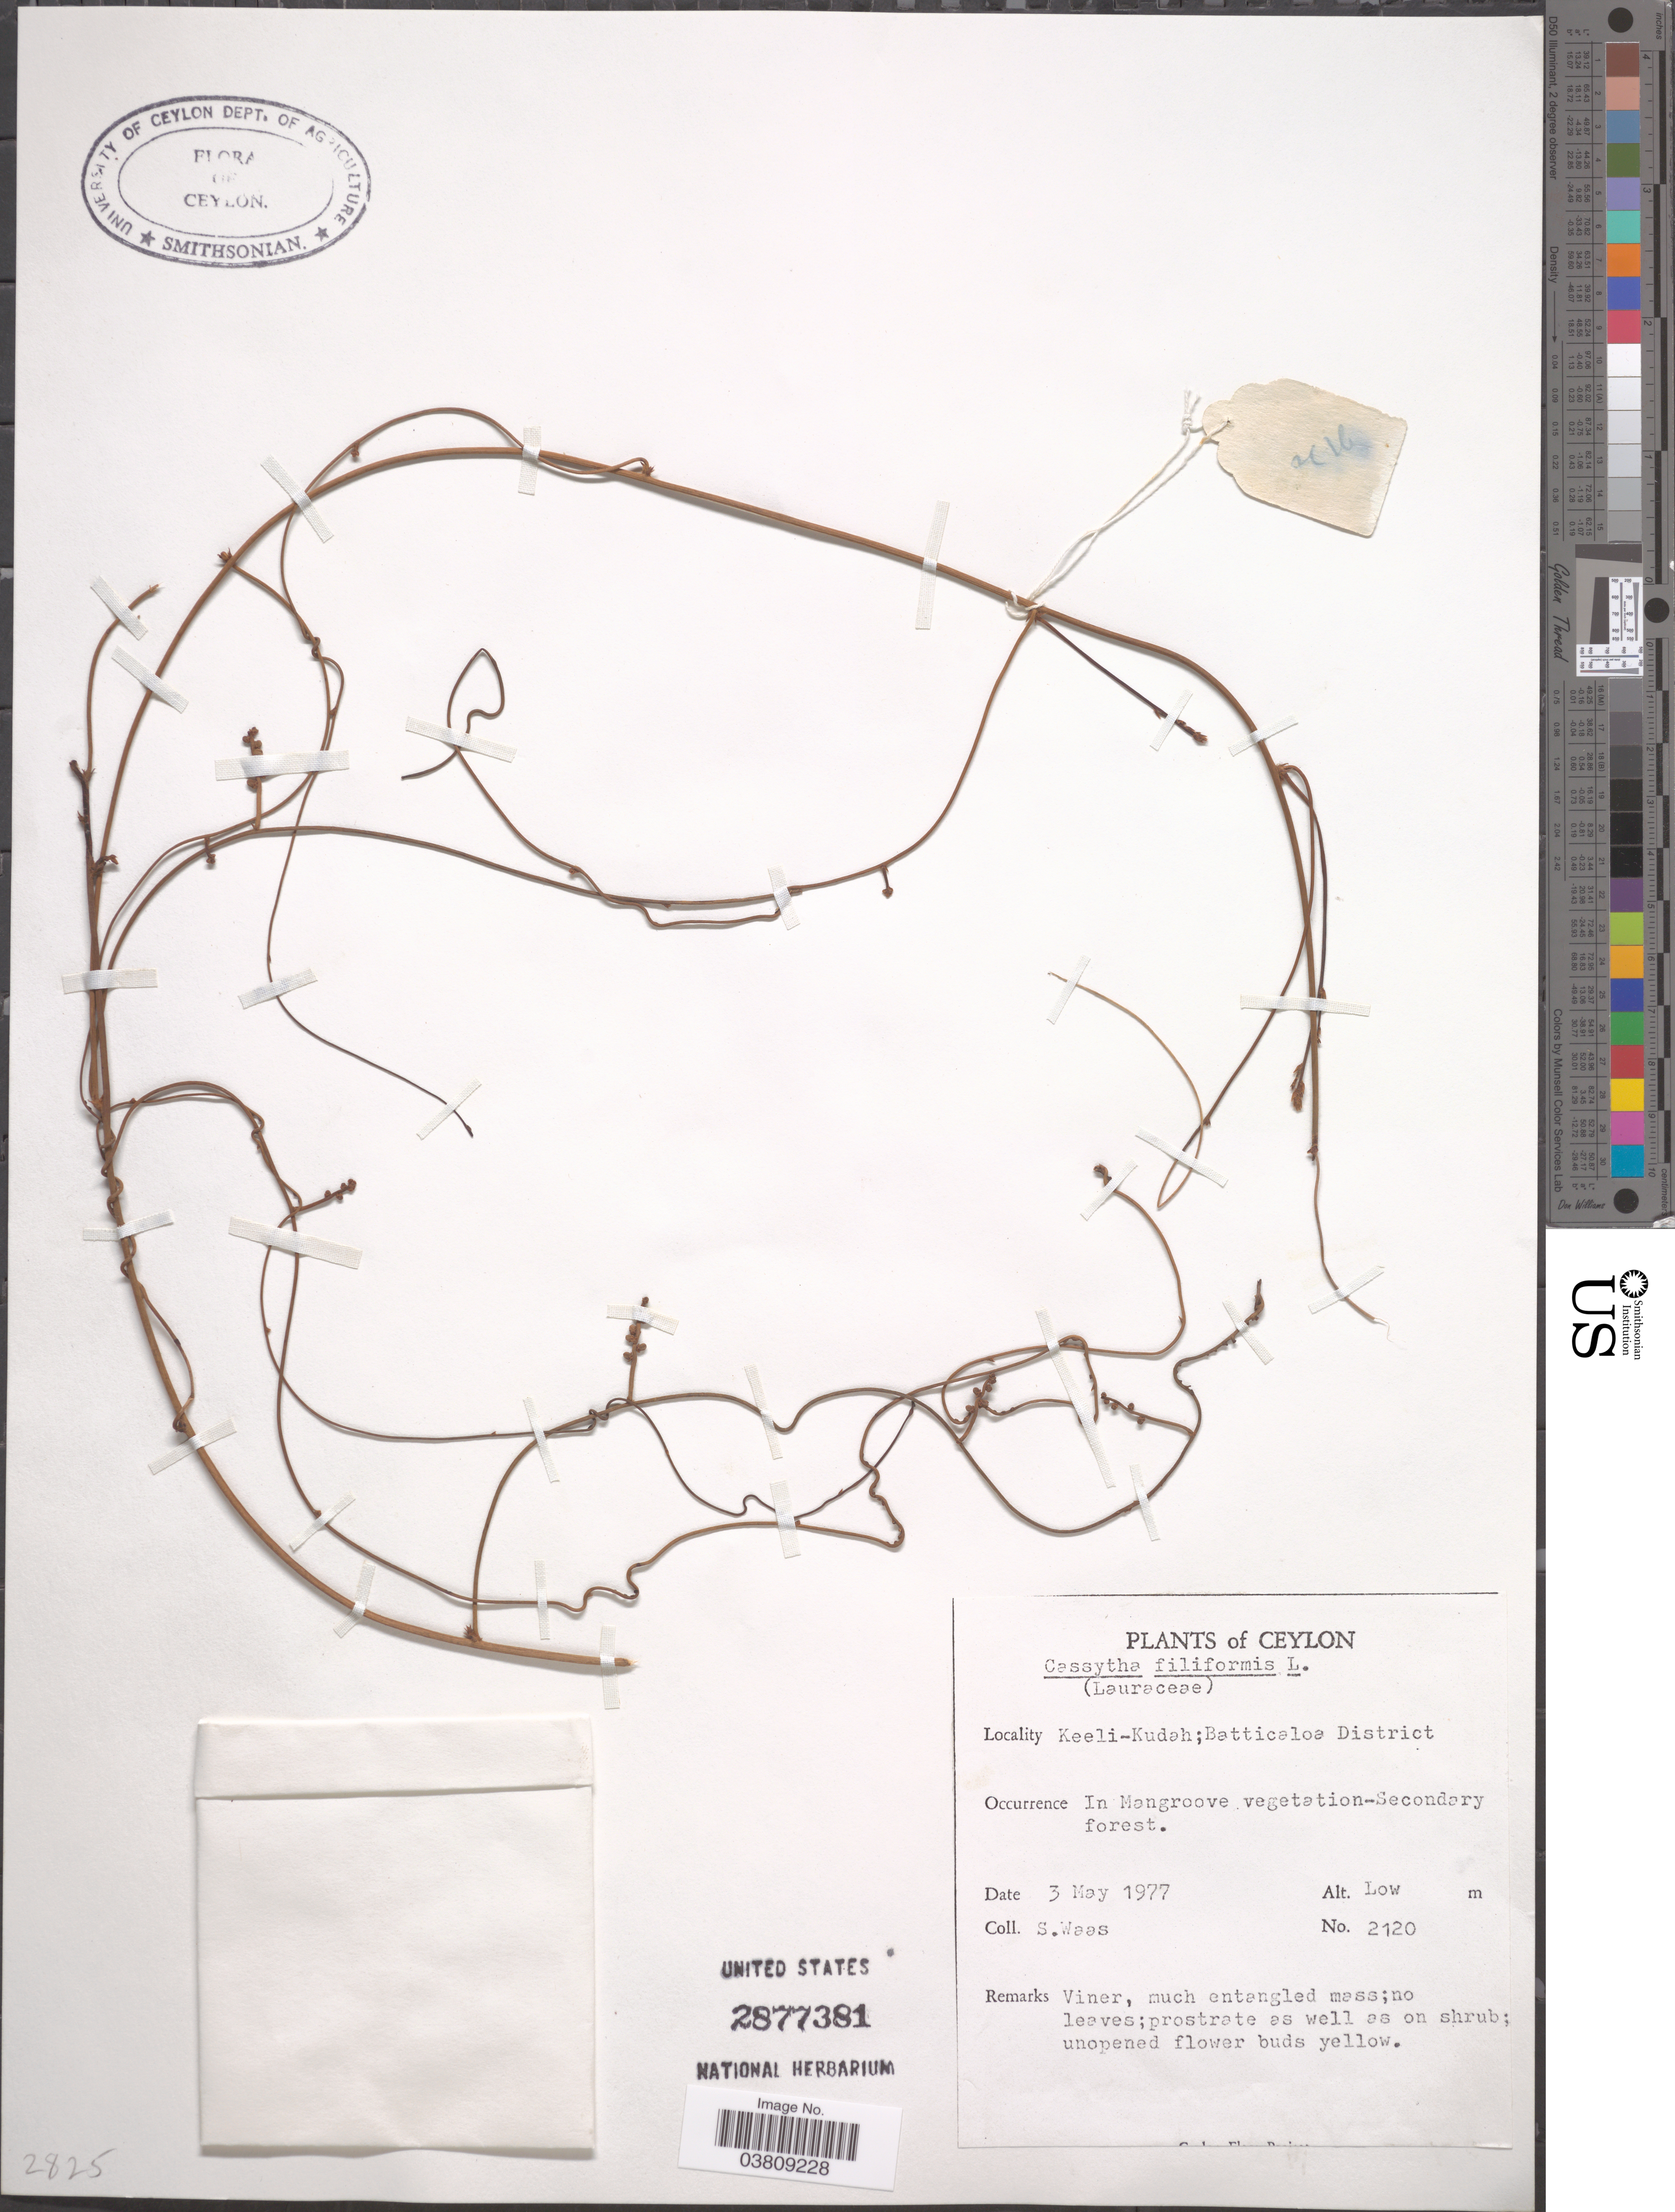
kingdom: Plantae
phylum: Tracheophyta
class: Magnoliopsida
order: Laurales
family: Lauraceae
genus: Cassytha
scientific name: Cassytha filiformis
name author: L.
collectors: S. Waas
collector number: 2120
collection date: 1977-05-03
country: Sri Lanka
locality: Ceylon. Keeli-Kudah; Batticaloa District. In Mangrove vegetation-Secondary forest.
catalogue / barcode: US 2877381